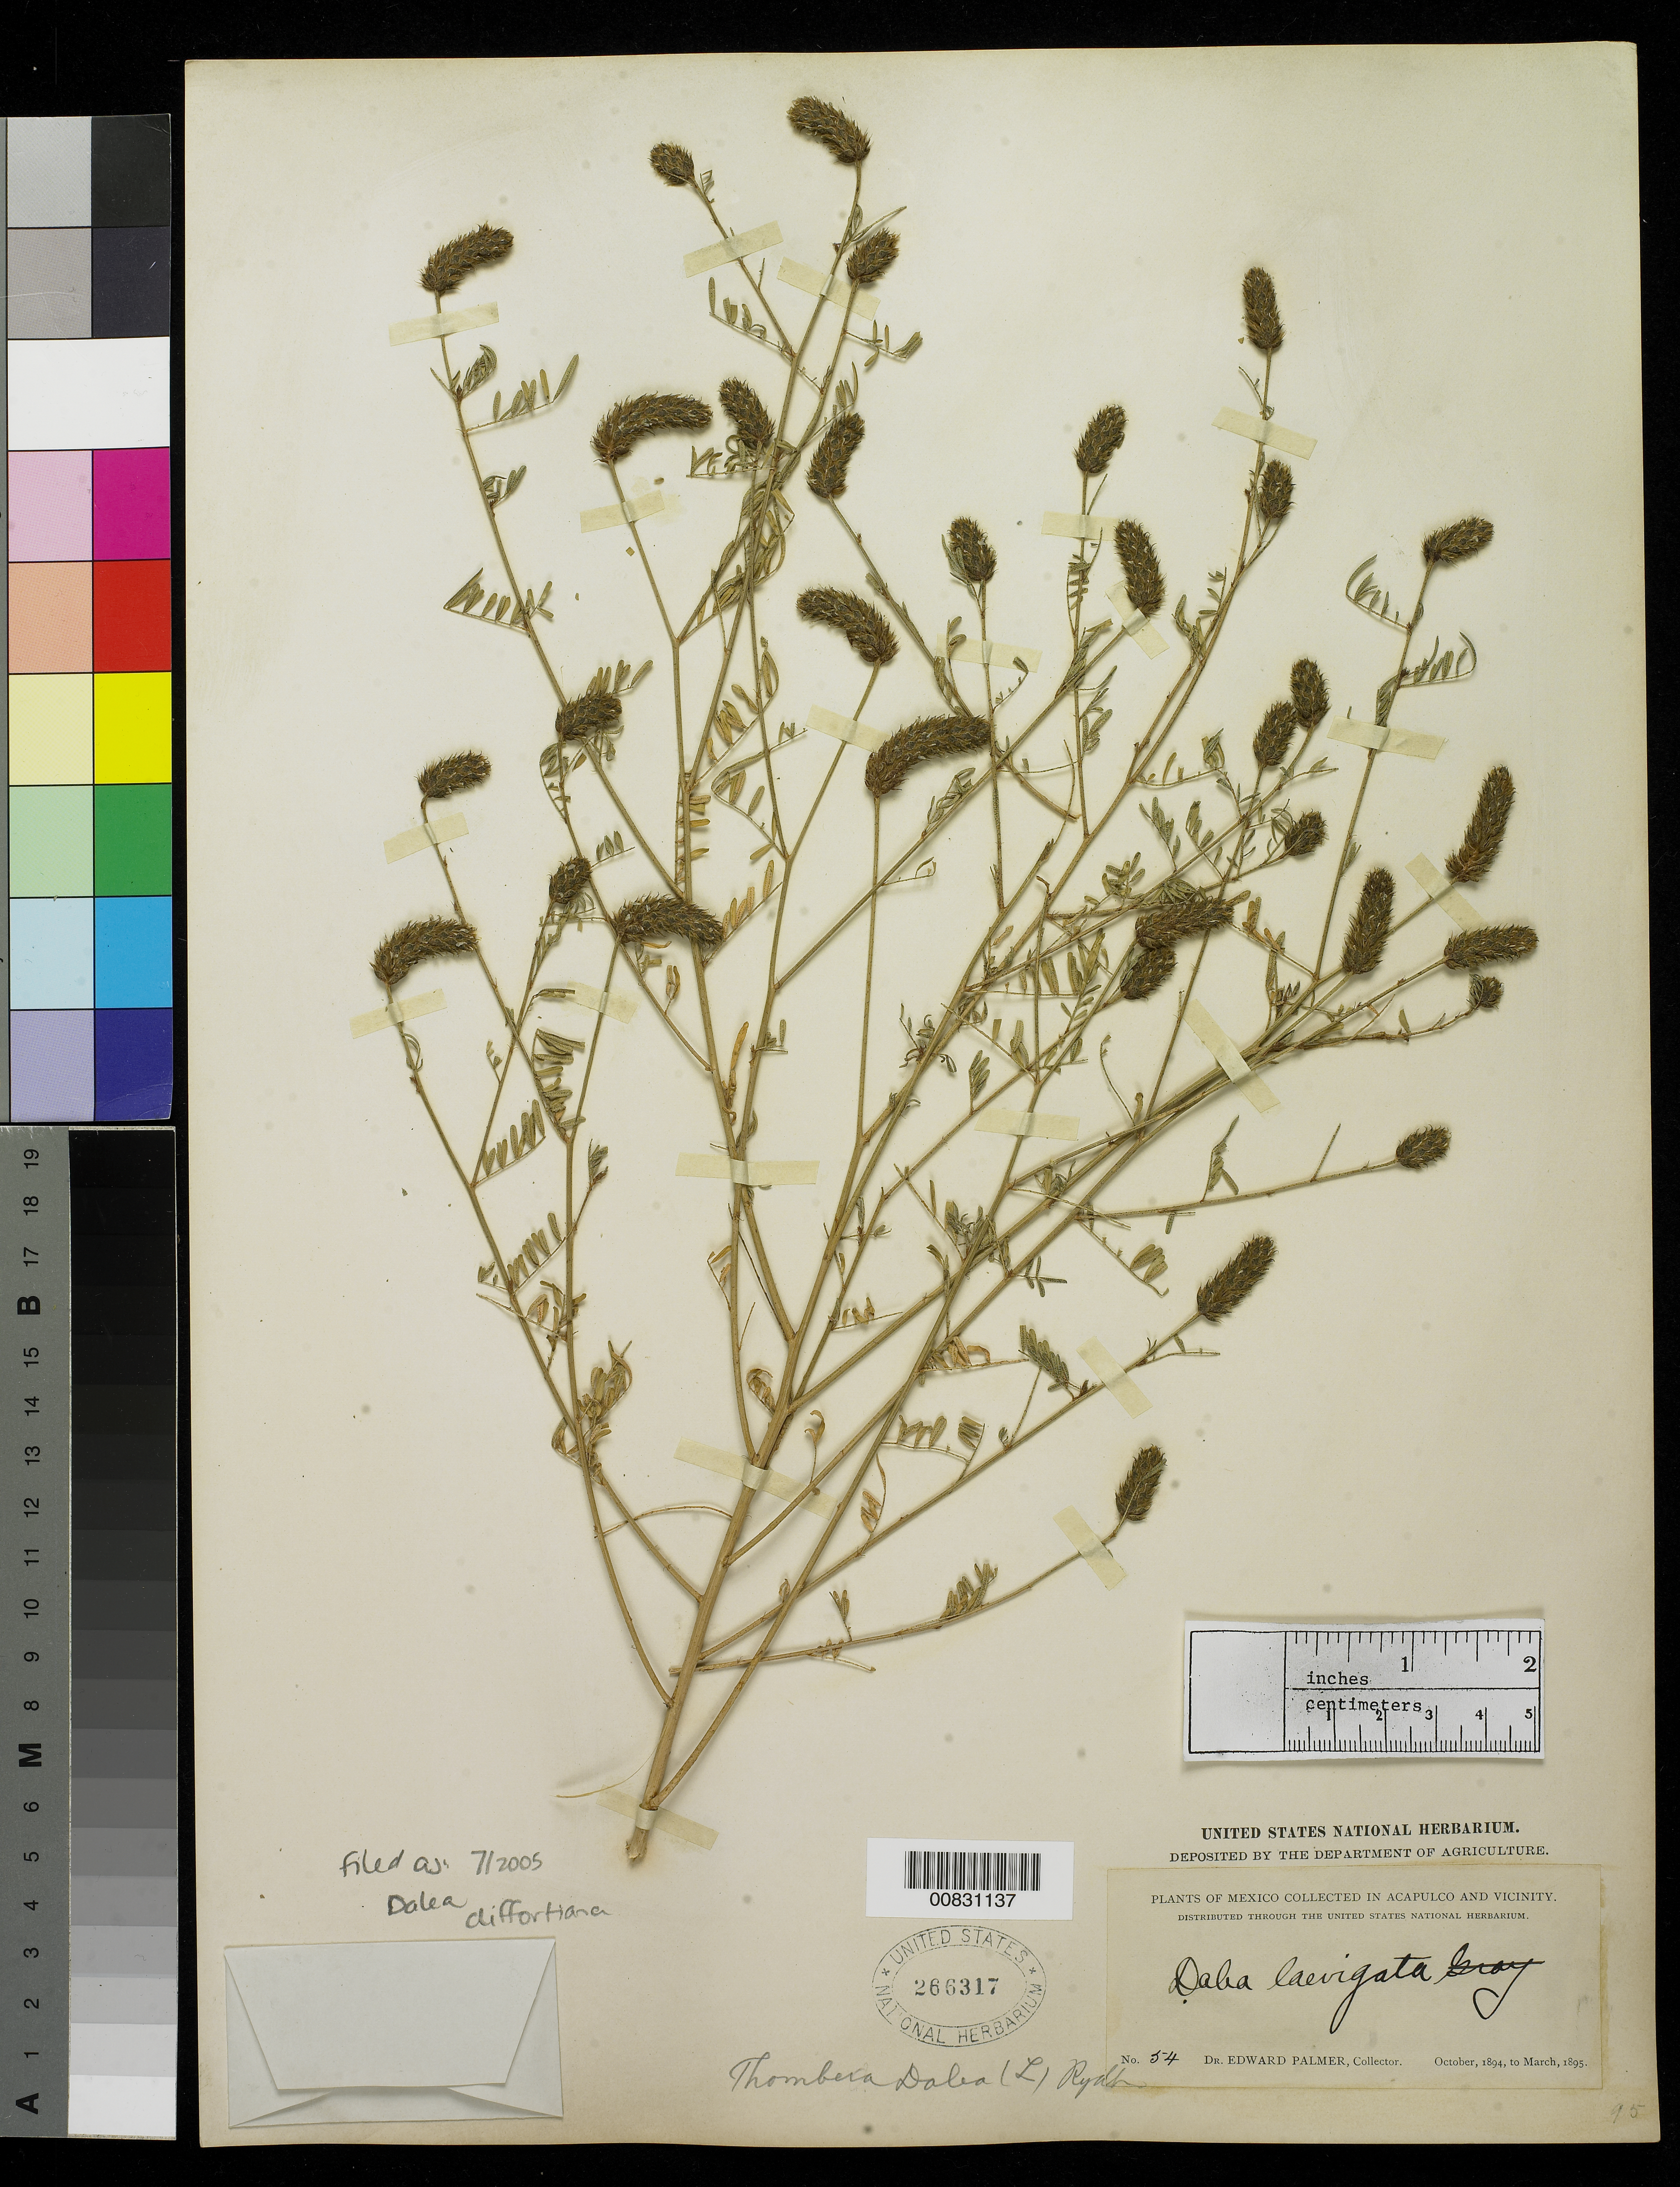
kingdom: Plantae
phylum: Tracheophyta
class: Magnoliopsida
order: Fabales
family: Fabaceae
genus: Dalea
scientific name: Dalea cliffortiana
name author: Willd.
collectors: E. Palmer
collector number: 54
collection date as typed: Oct 1894 to -- Mar 1895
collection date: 1894-10/1895-03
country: Mexico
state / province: Guerrero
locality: Acapulco, Guerrero and vicinity.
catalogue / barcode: US 266317